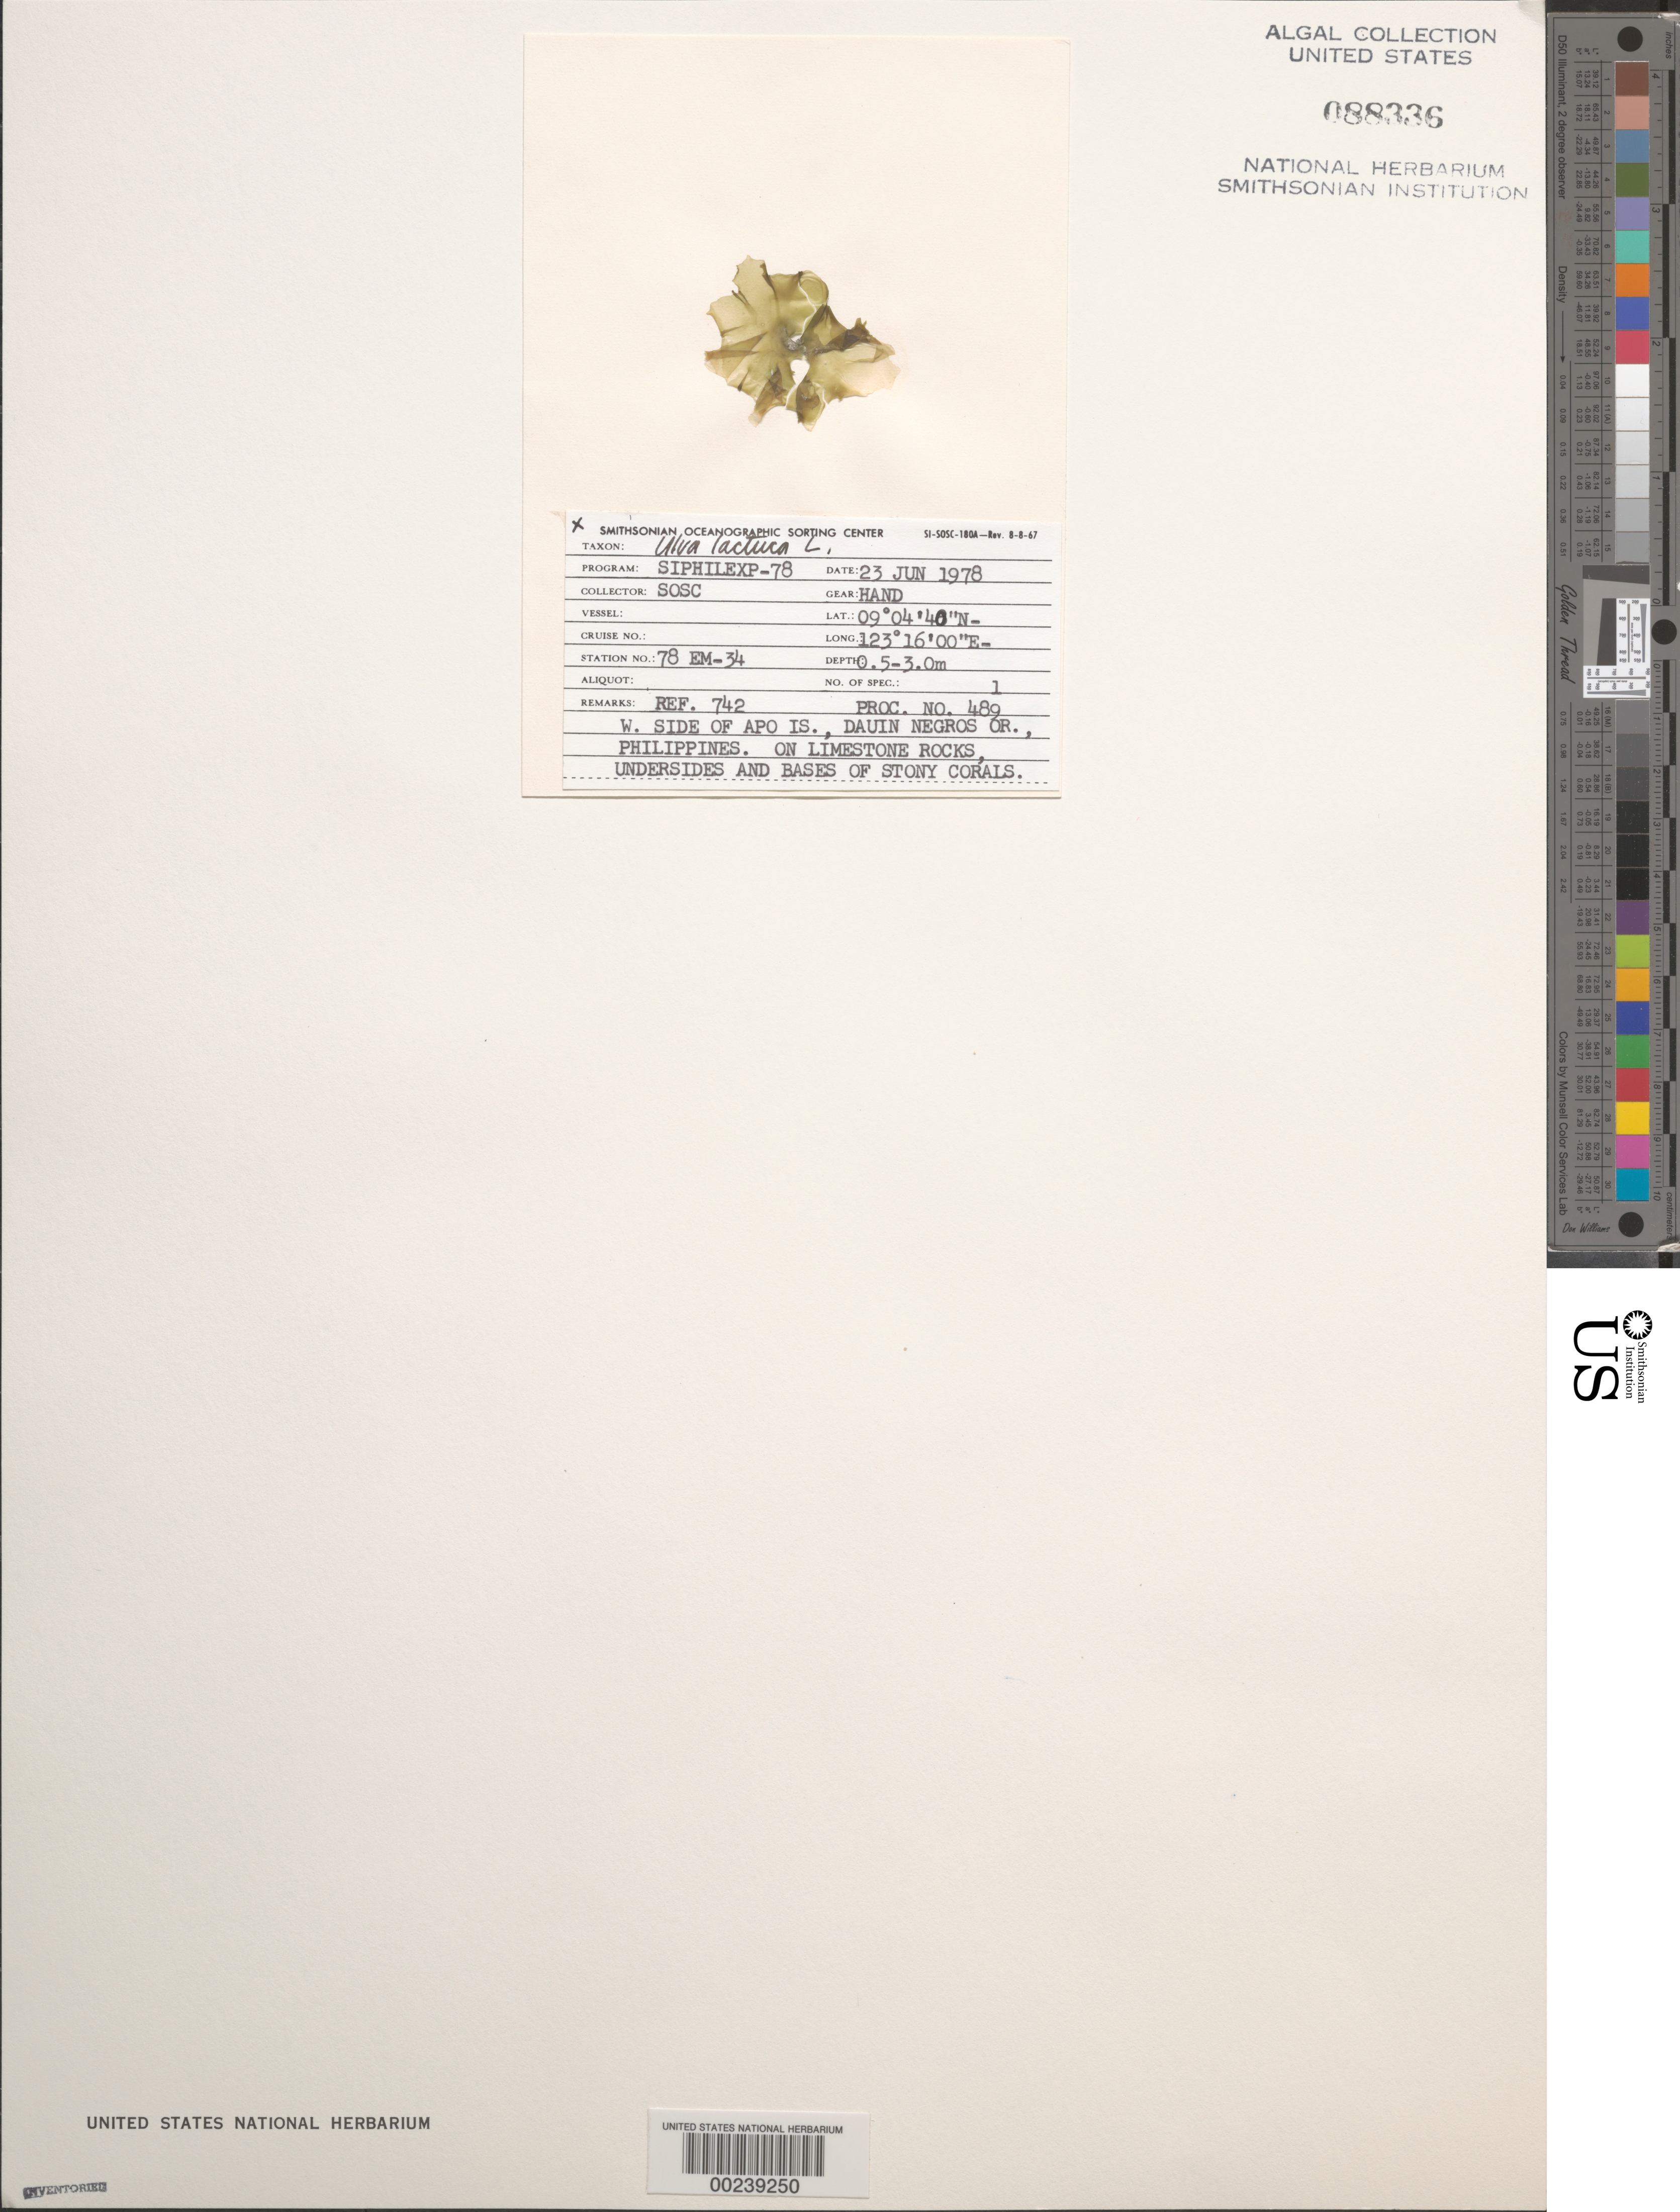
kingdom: Plantae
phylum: Chlorophyta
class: Ulvophyceae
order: Ulvales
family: Ulvaceae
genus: Ulva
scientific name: Ulva lactuca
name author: L.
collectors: SOSC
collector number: Station 78 Em-34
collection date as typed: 23 Jun 1978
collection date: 1978-06-23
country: Philippines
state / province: Central Visayas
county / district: Negros Oriental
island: Apo Island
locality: Apo Island, Dauin, Negros Oriental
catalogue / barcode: US 88336